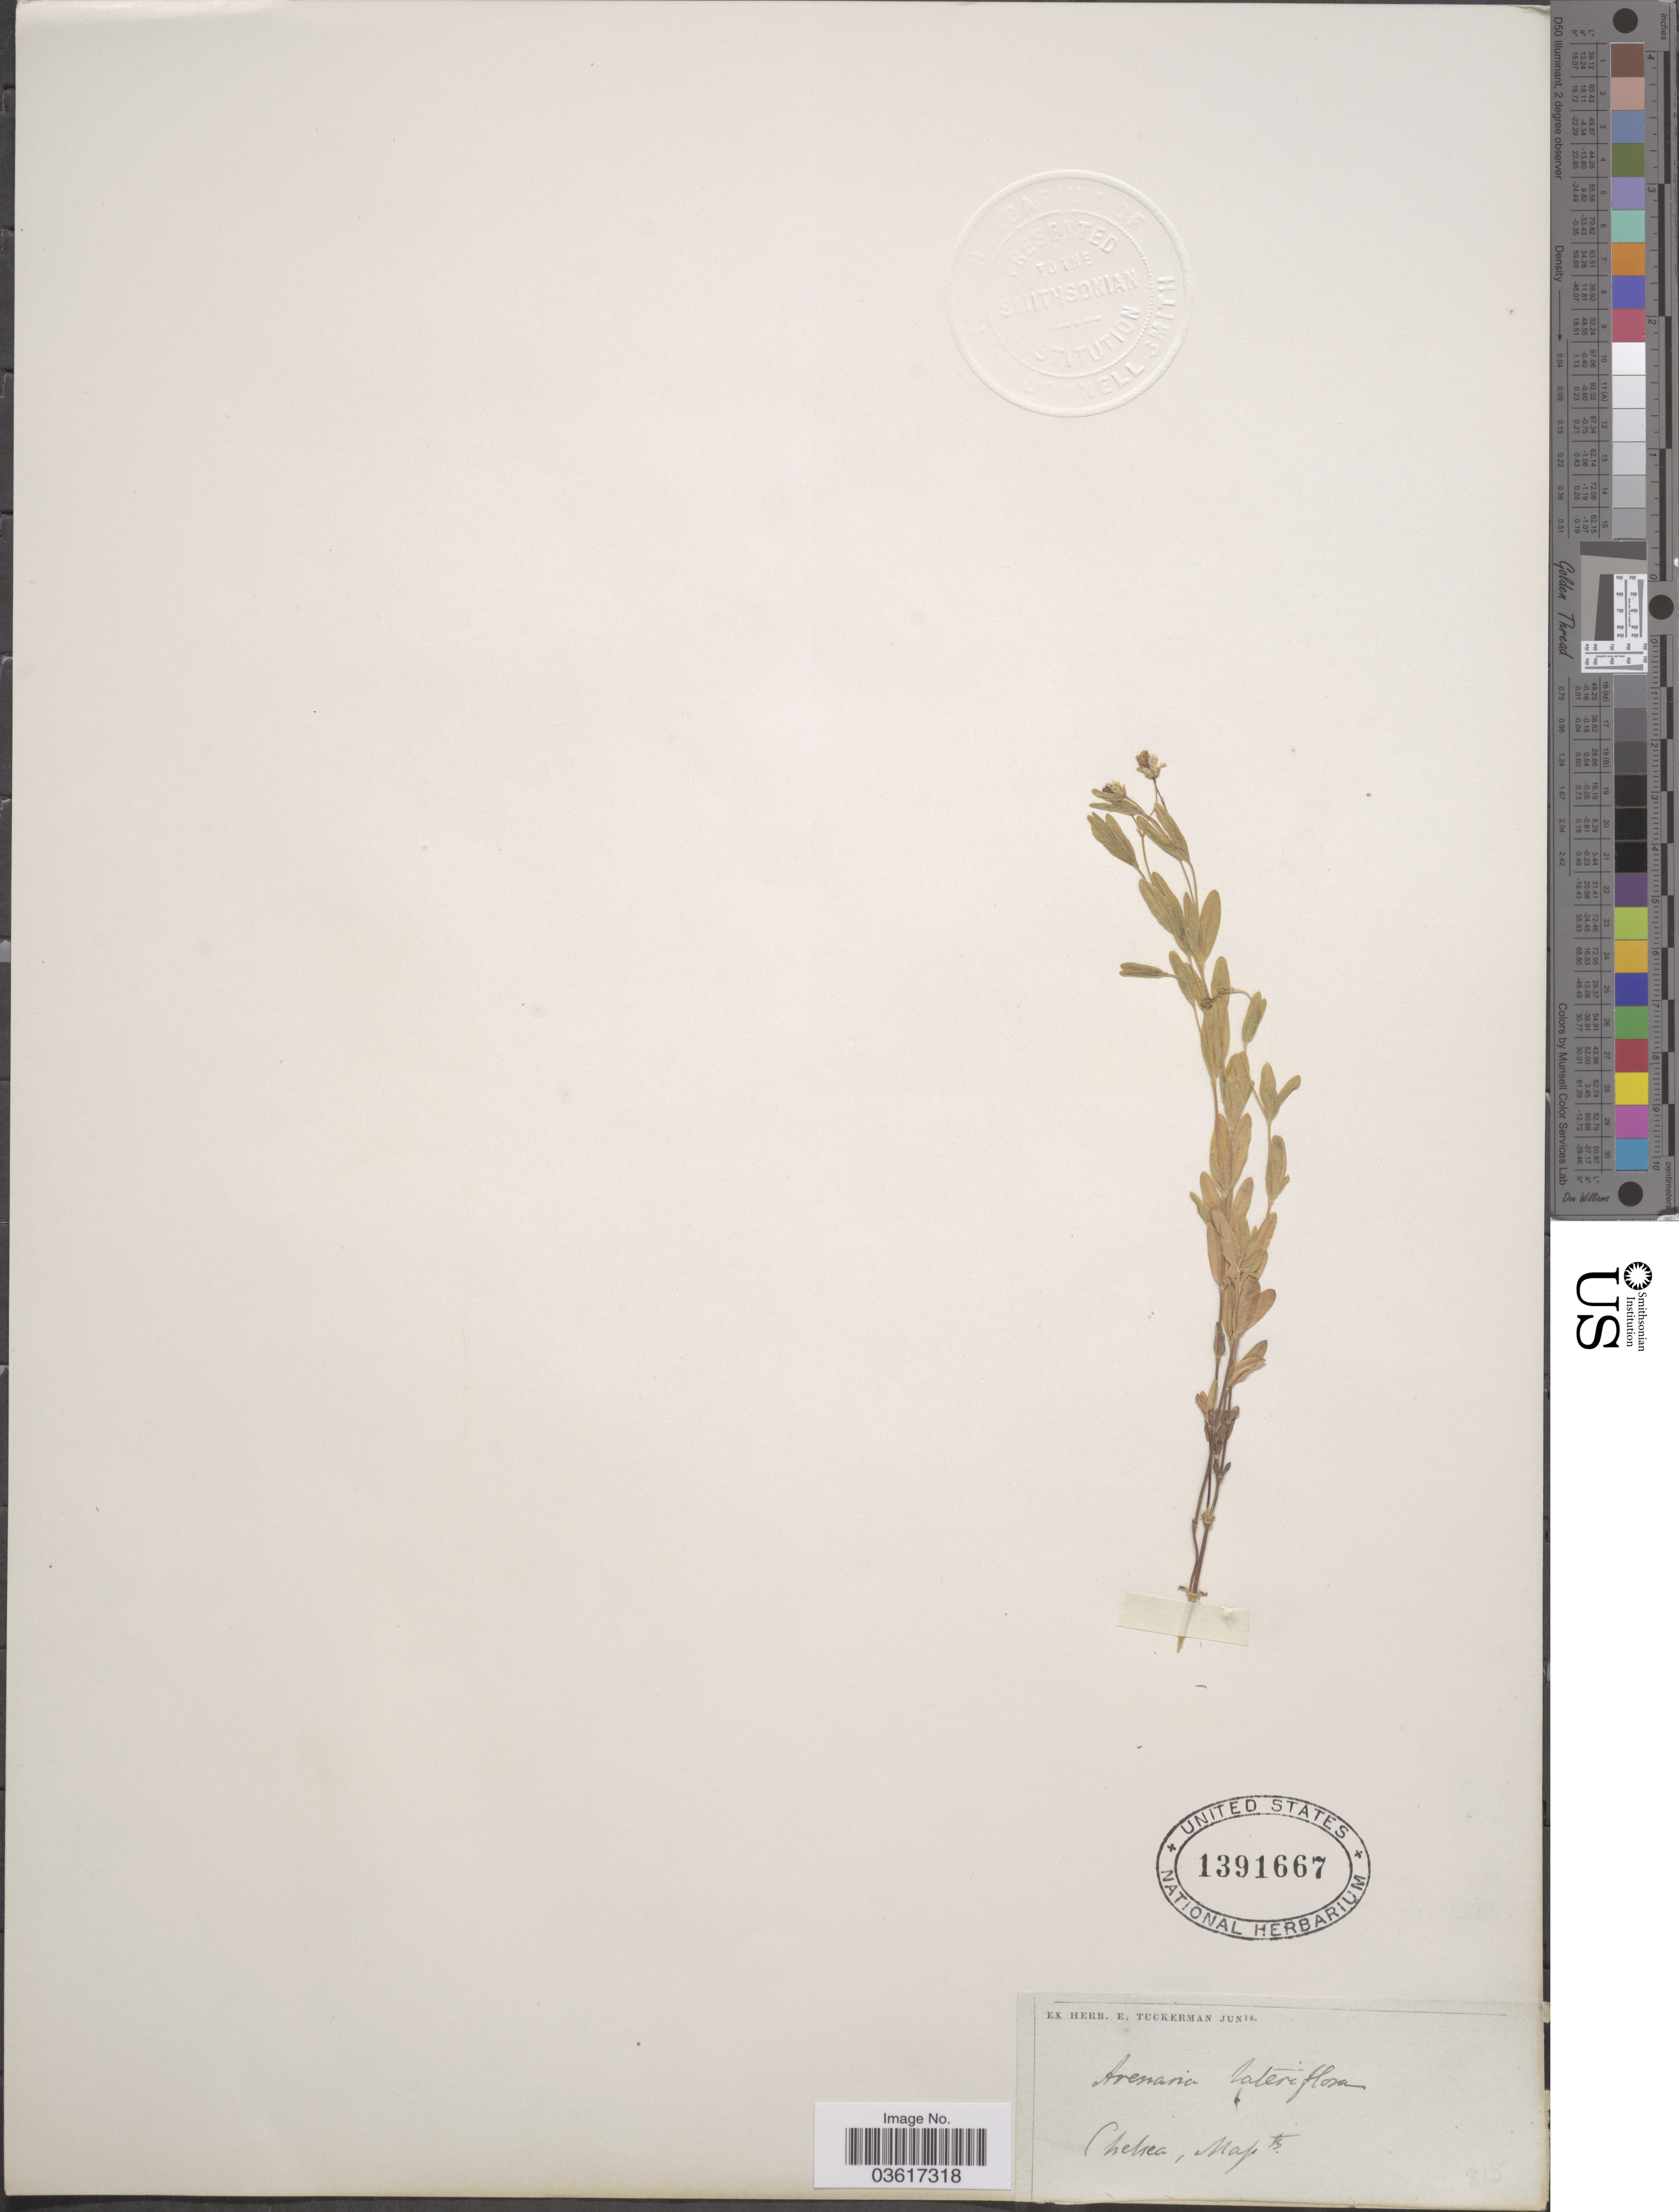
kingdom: Plantae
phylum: Tracheophyta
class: Magnoliopsida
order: Caryophyllales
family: Caryophyllaceae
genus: Moehringia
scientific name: Moehringia lateriflora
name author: (L.) Fenzl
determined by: Strong, Mark T., (BOT), Smithsonian Institution - National Museum of Natural History (UNITED STATES)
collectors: ex herb. E. Tuckerman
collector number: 815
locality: Chelsea.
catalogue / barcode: US 1391667